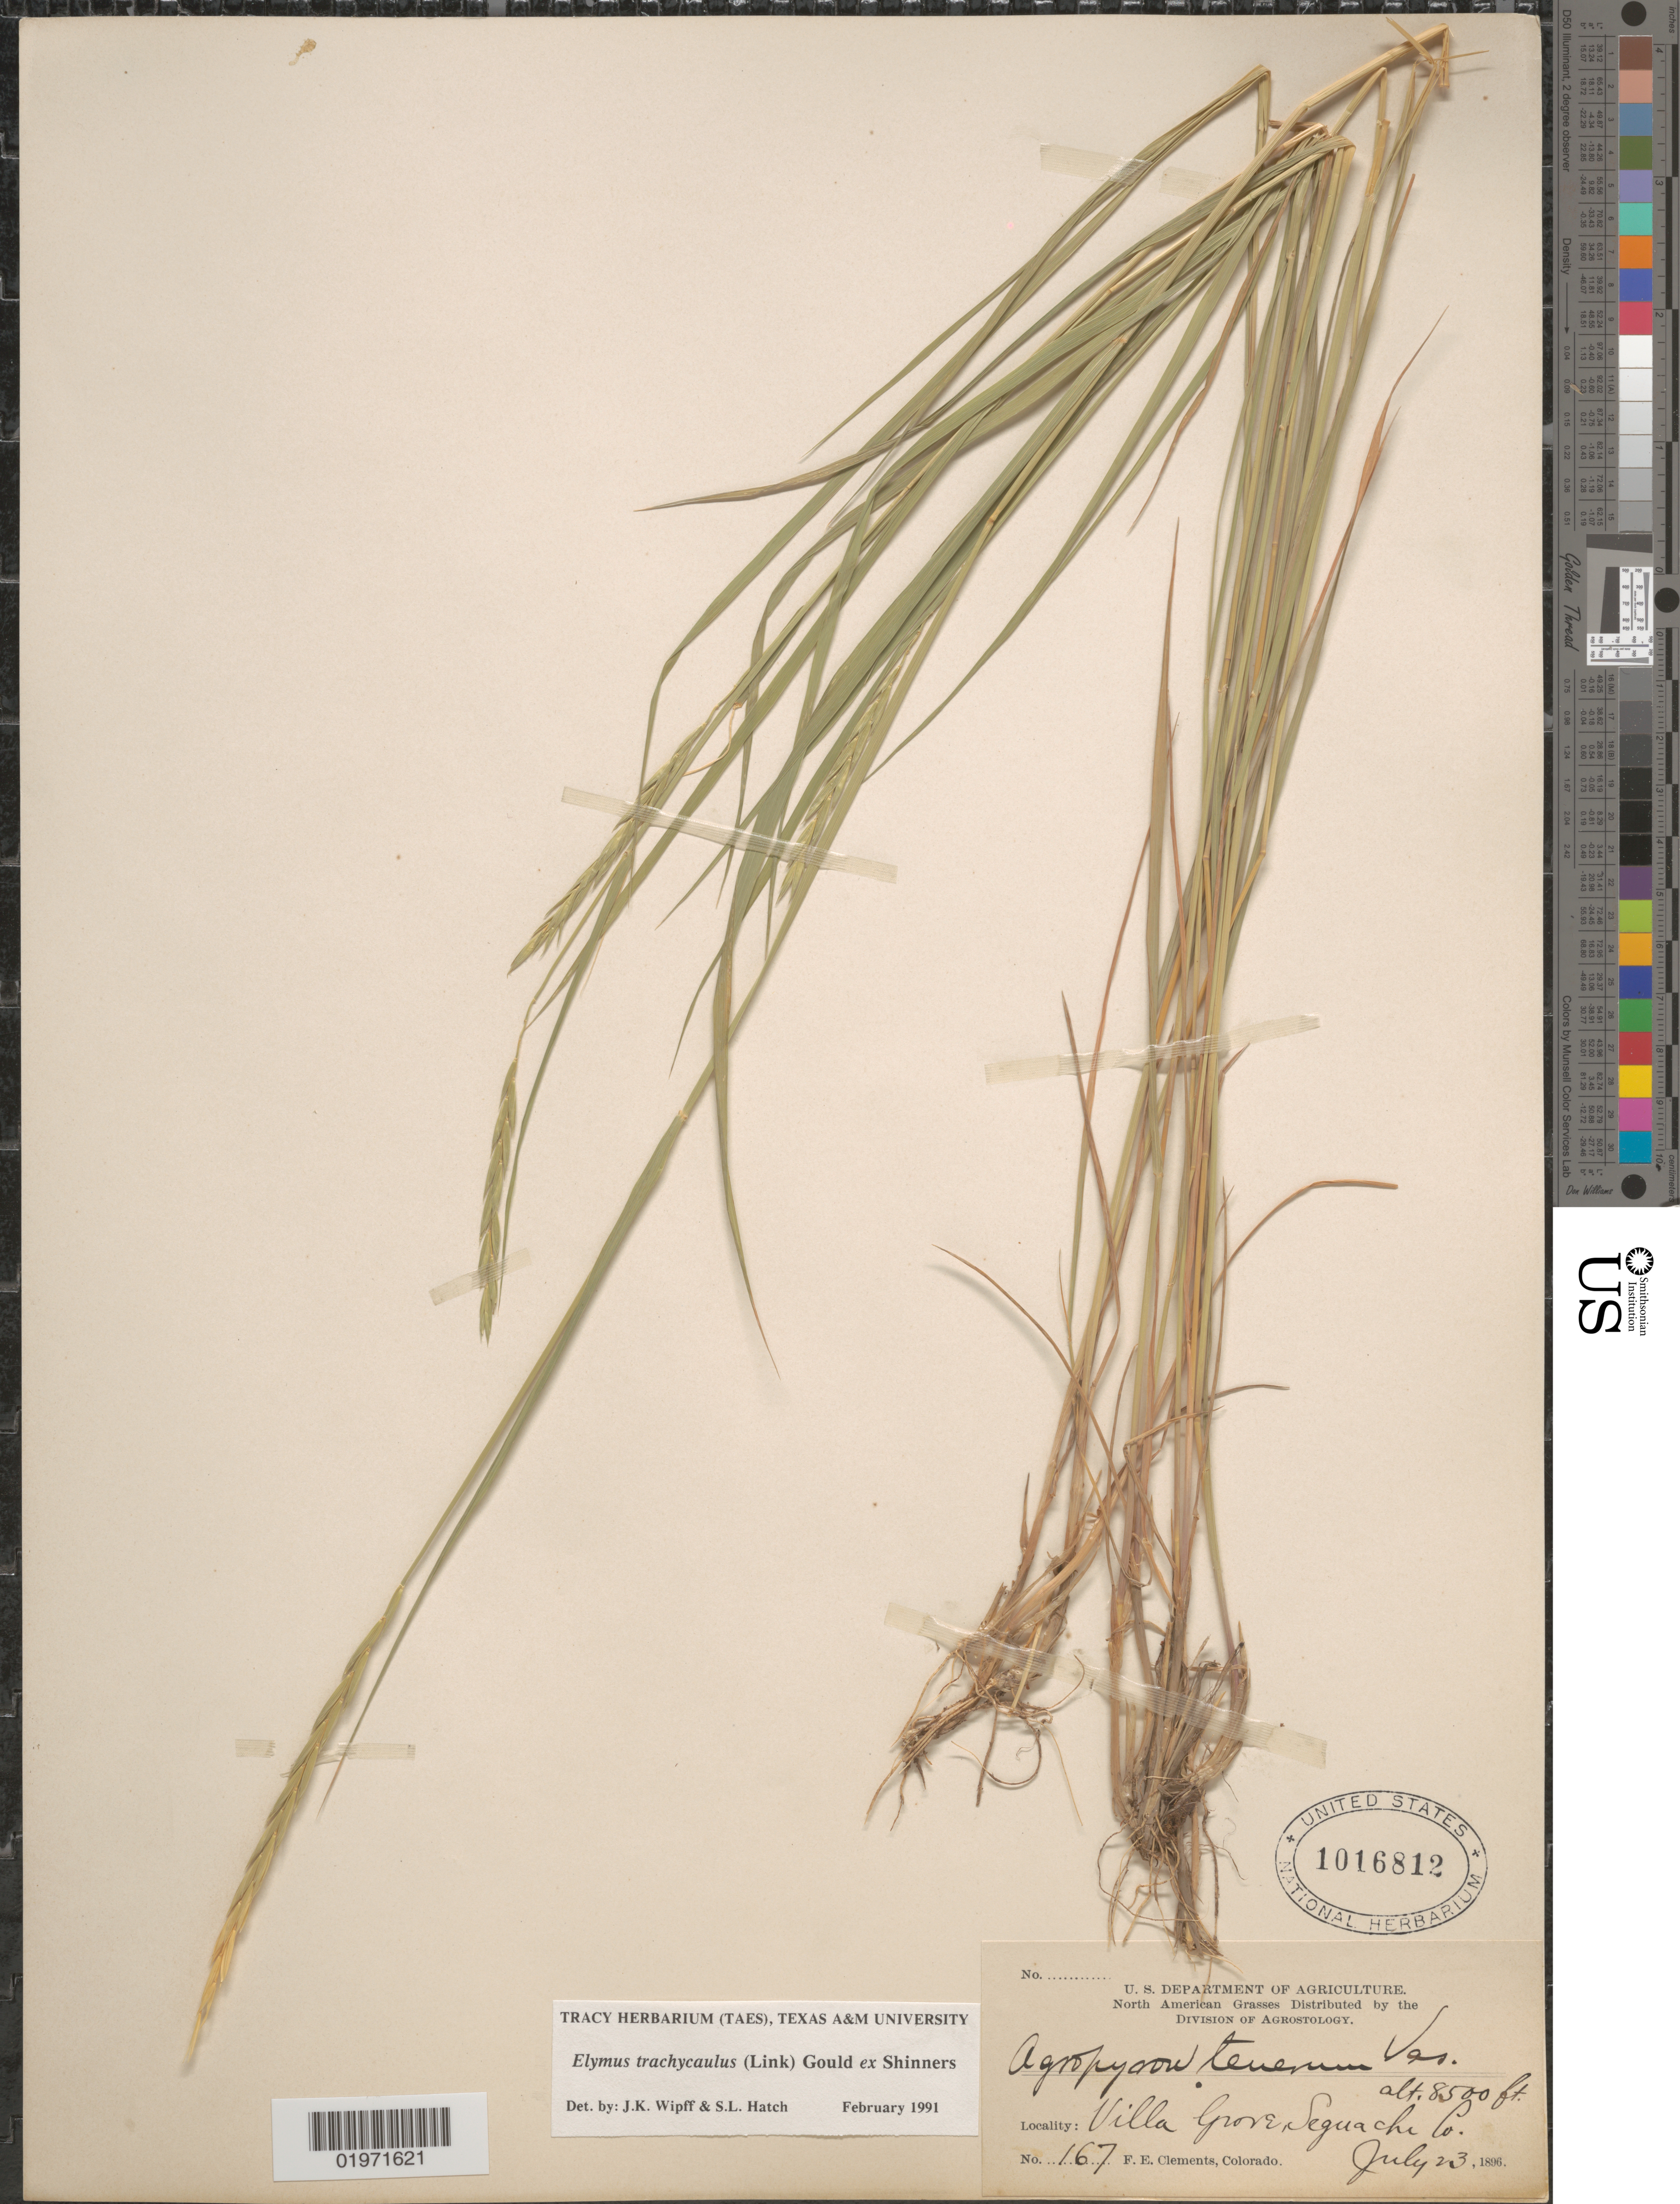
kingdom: Plantae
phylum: Tracheophyta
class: Liliopsida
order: Poales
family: Poaceae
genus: Elymus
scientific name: Elymus trachycaulus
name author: (Link) Gould ex Shinners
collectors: F. E. Clements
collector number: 167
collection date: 1896-07-23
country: United States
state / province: Colorado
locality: Villa Grove, Seguache Co.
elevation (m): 2591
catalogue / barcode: US 1016812